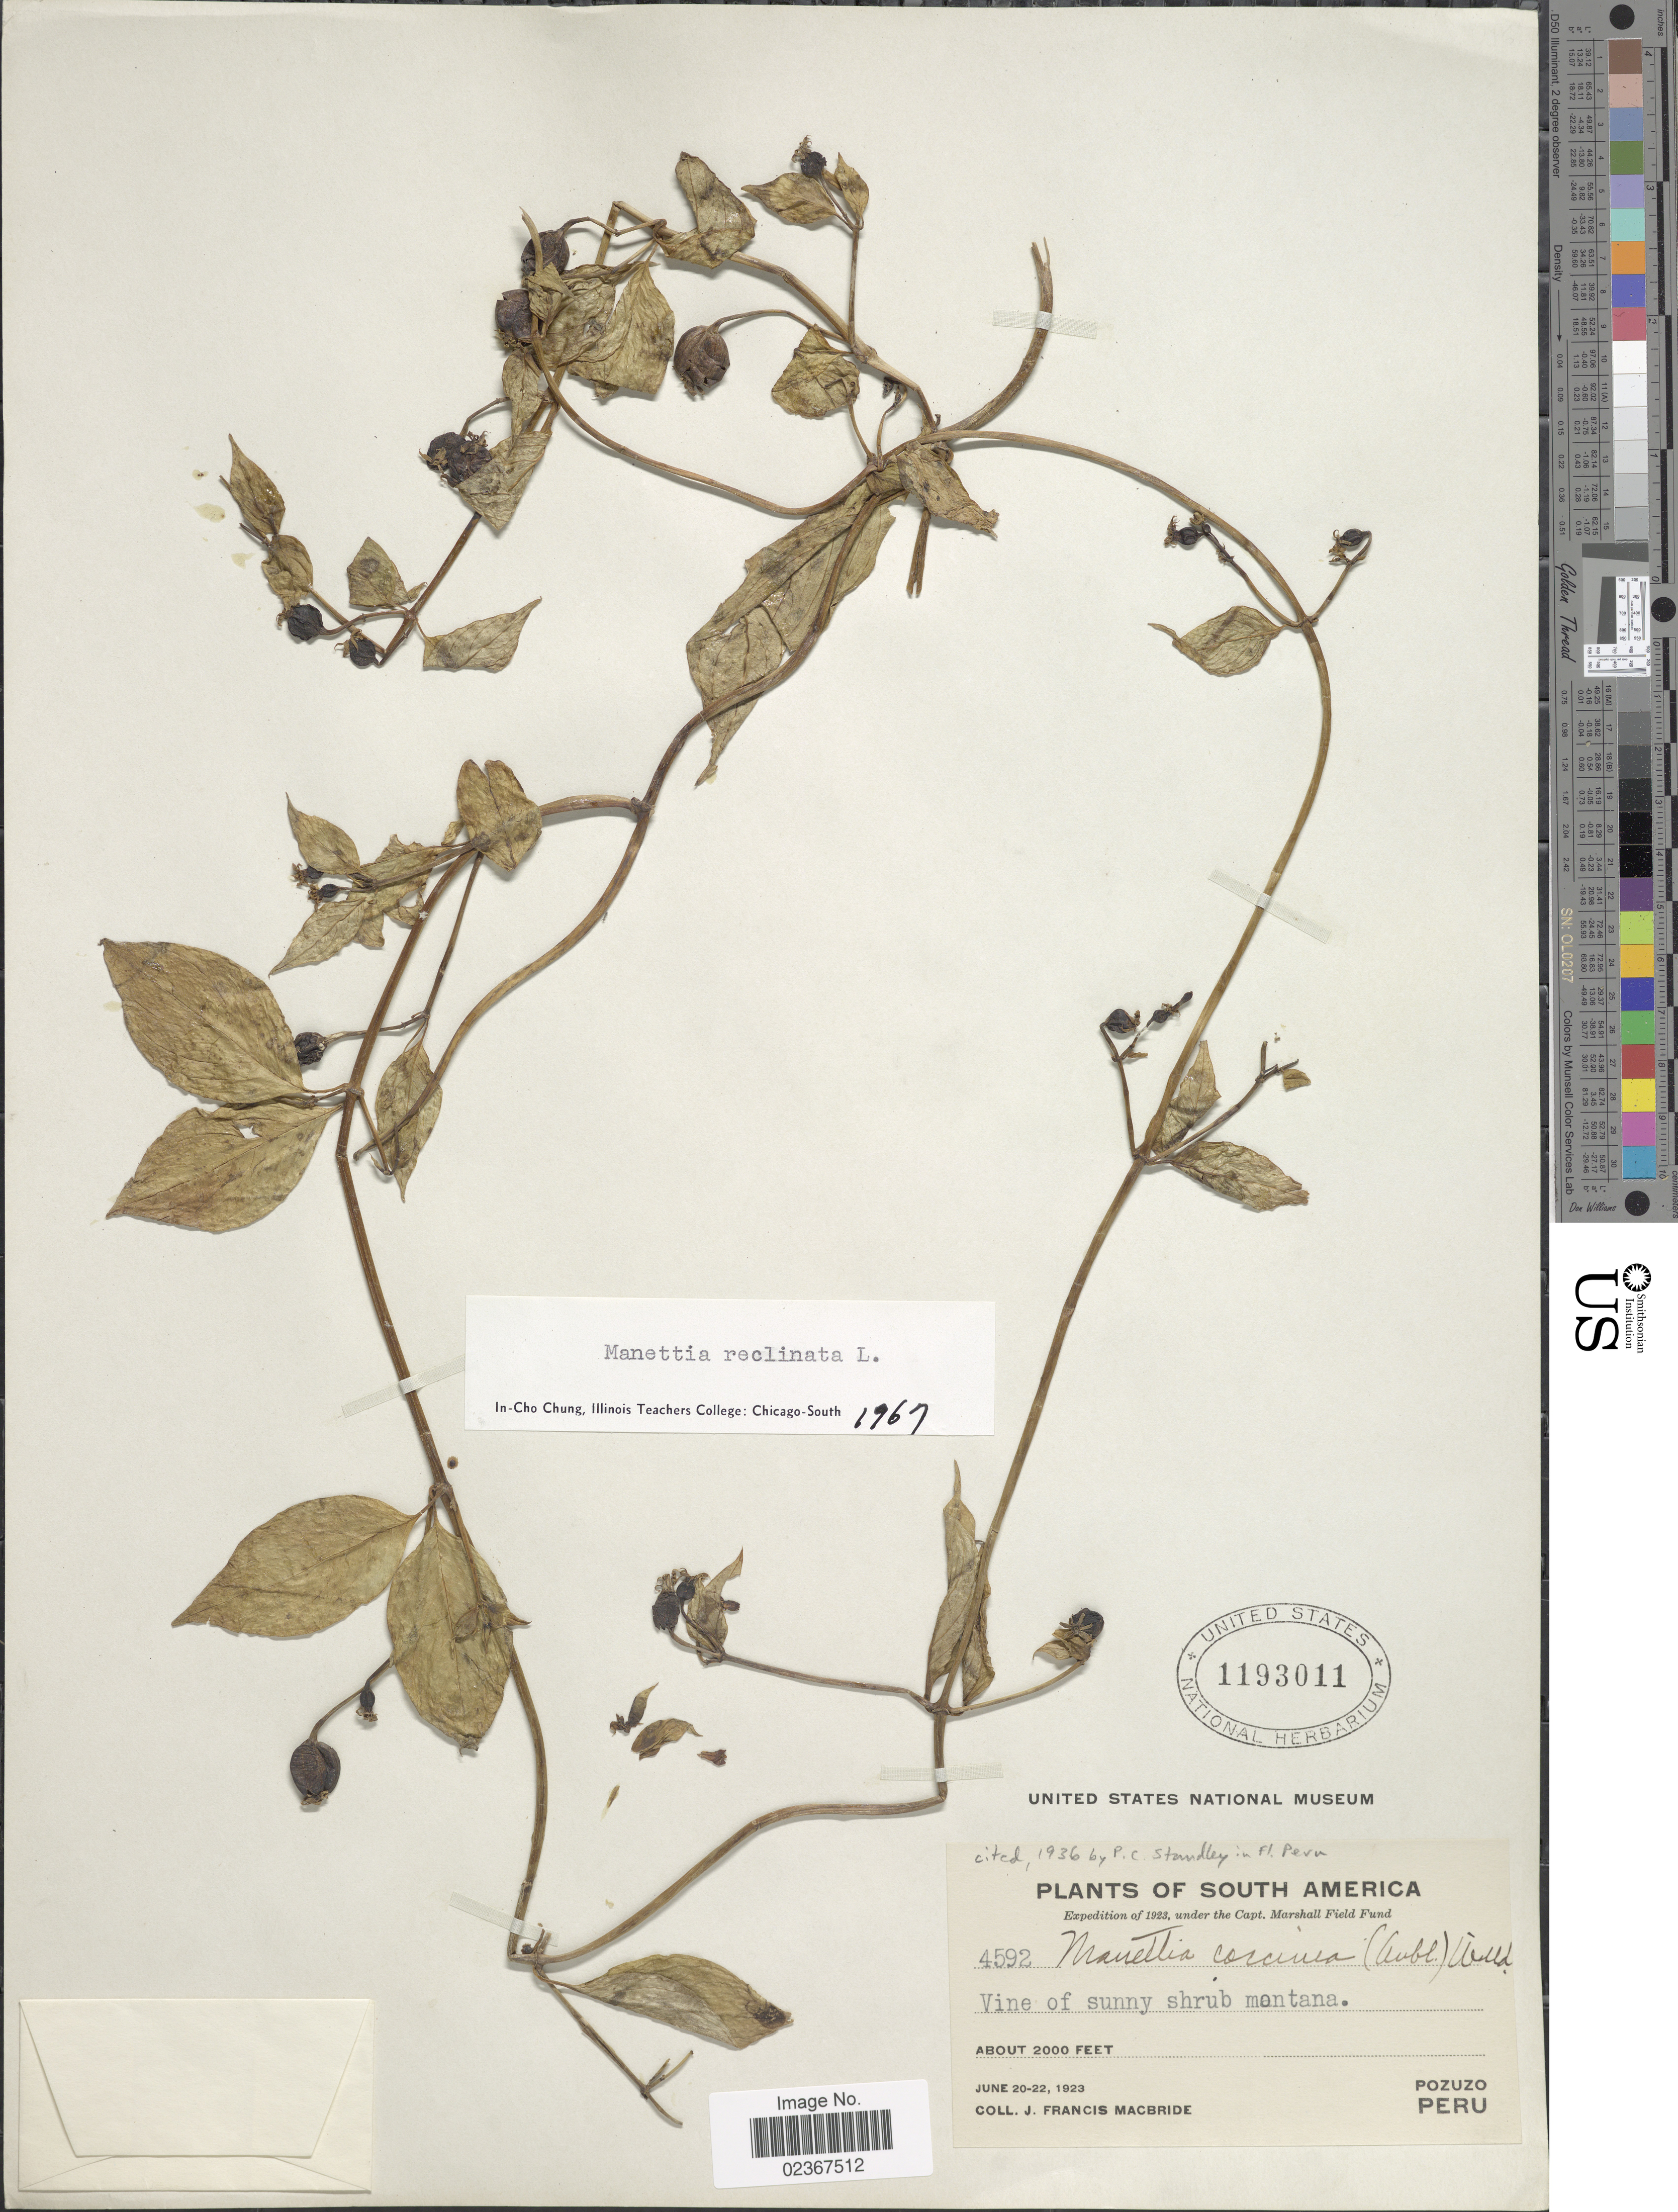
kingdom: Plantae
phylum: Tracheophyta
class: Magnoliopsida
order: Gentianales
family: Rubiaceae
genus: Manettia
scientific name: Manettia reclinata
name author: L.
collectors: J. F. Macbride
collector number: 4592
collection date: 1923-06-20/1923-06-22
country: Peru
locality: Pozuzo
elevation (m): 610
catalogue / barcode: US 1193011